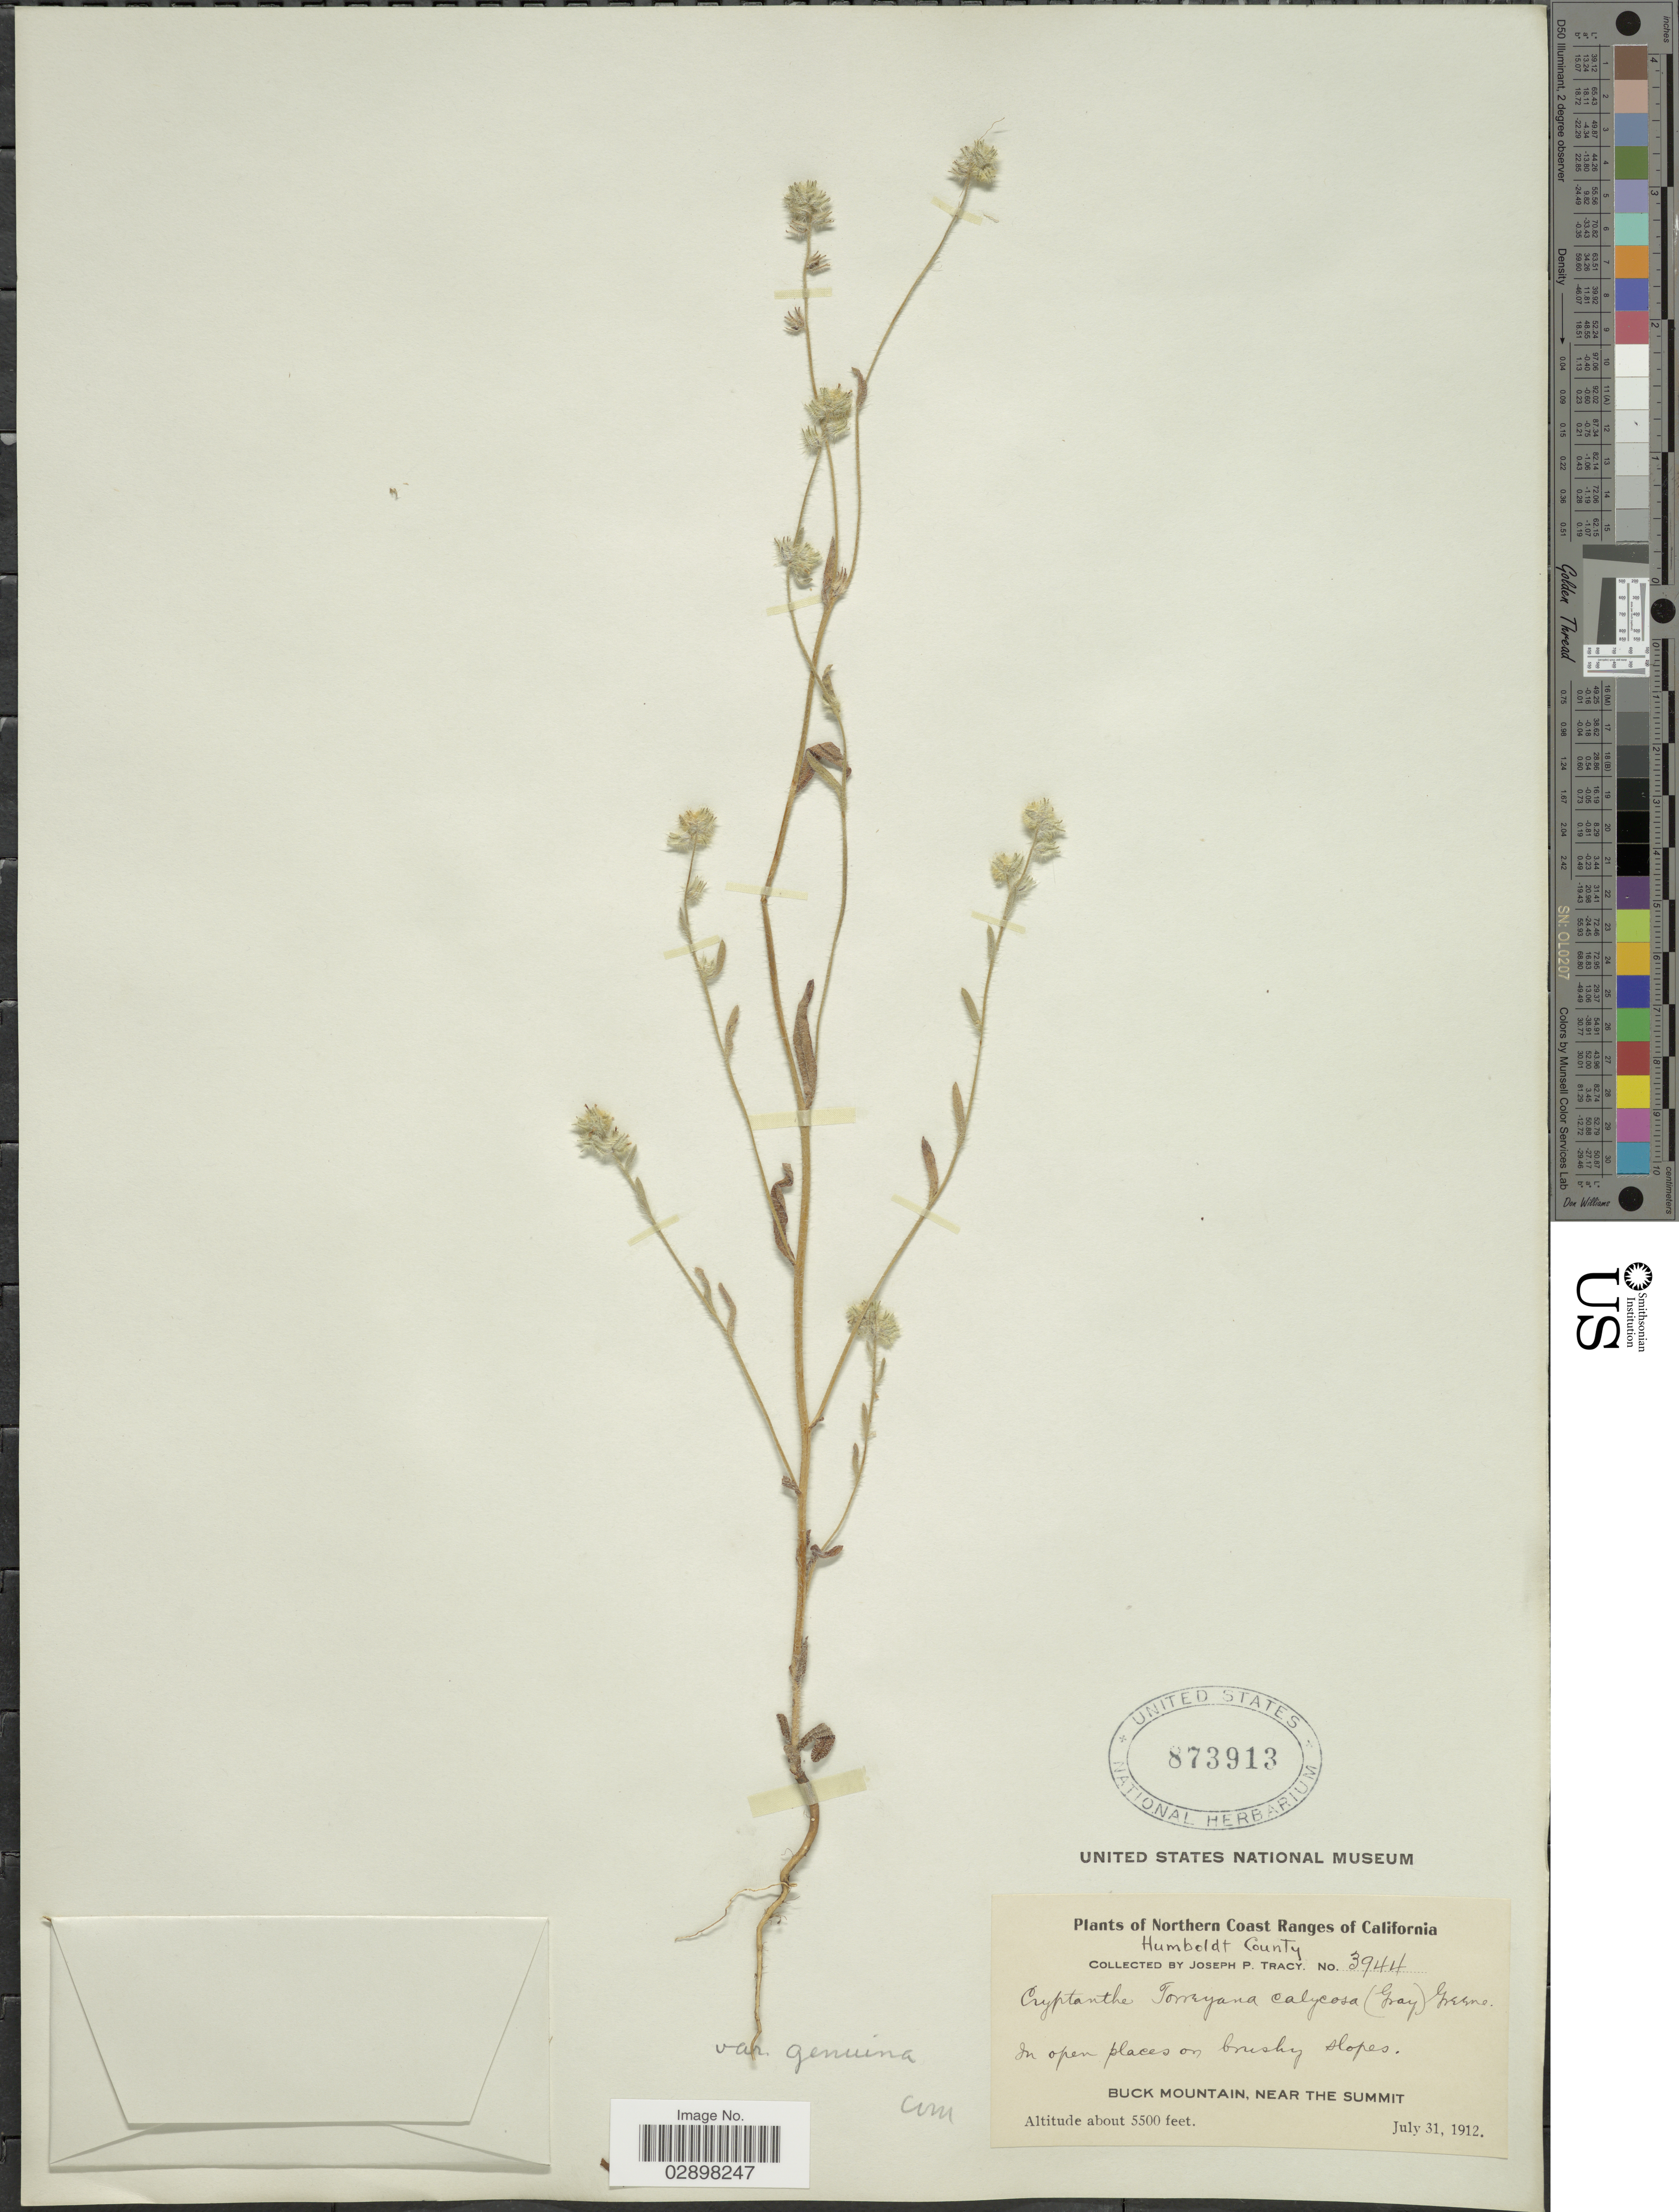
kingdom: Plantae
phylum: Tracheophyta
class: Magnoliopsida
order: Boraginales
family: Boraginaceae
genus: Cryptantha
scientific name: Cryptantha torreyana var. genuina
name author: I.M. Johnst.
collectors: J. Tracy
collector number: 3944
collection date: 1912-07-31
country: United States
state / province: California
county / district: Humboldt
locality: Northern Coast Ranges, Humboldt County, Buck Mountain, near the summit.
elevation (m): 1676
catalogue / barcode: US 873913